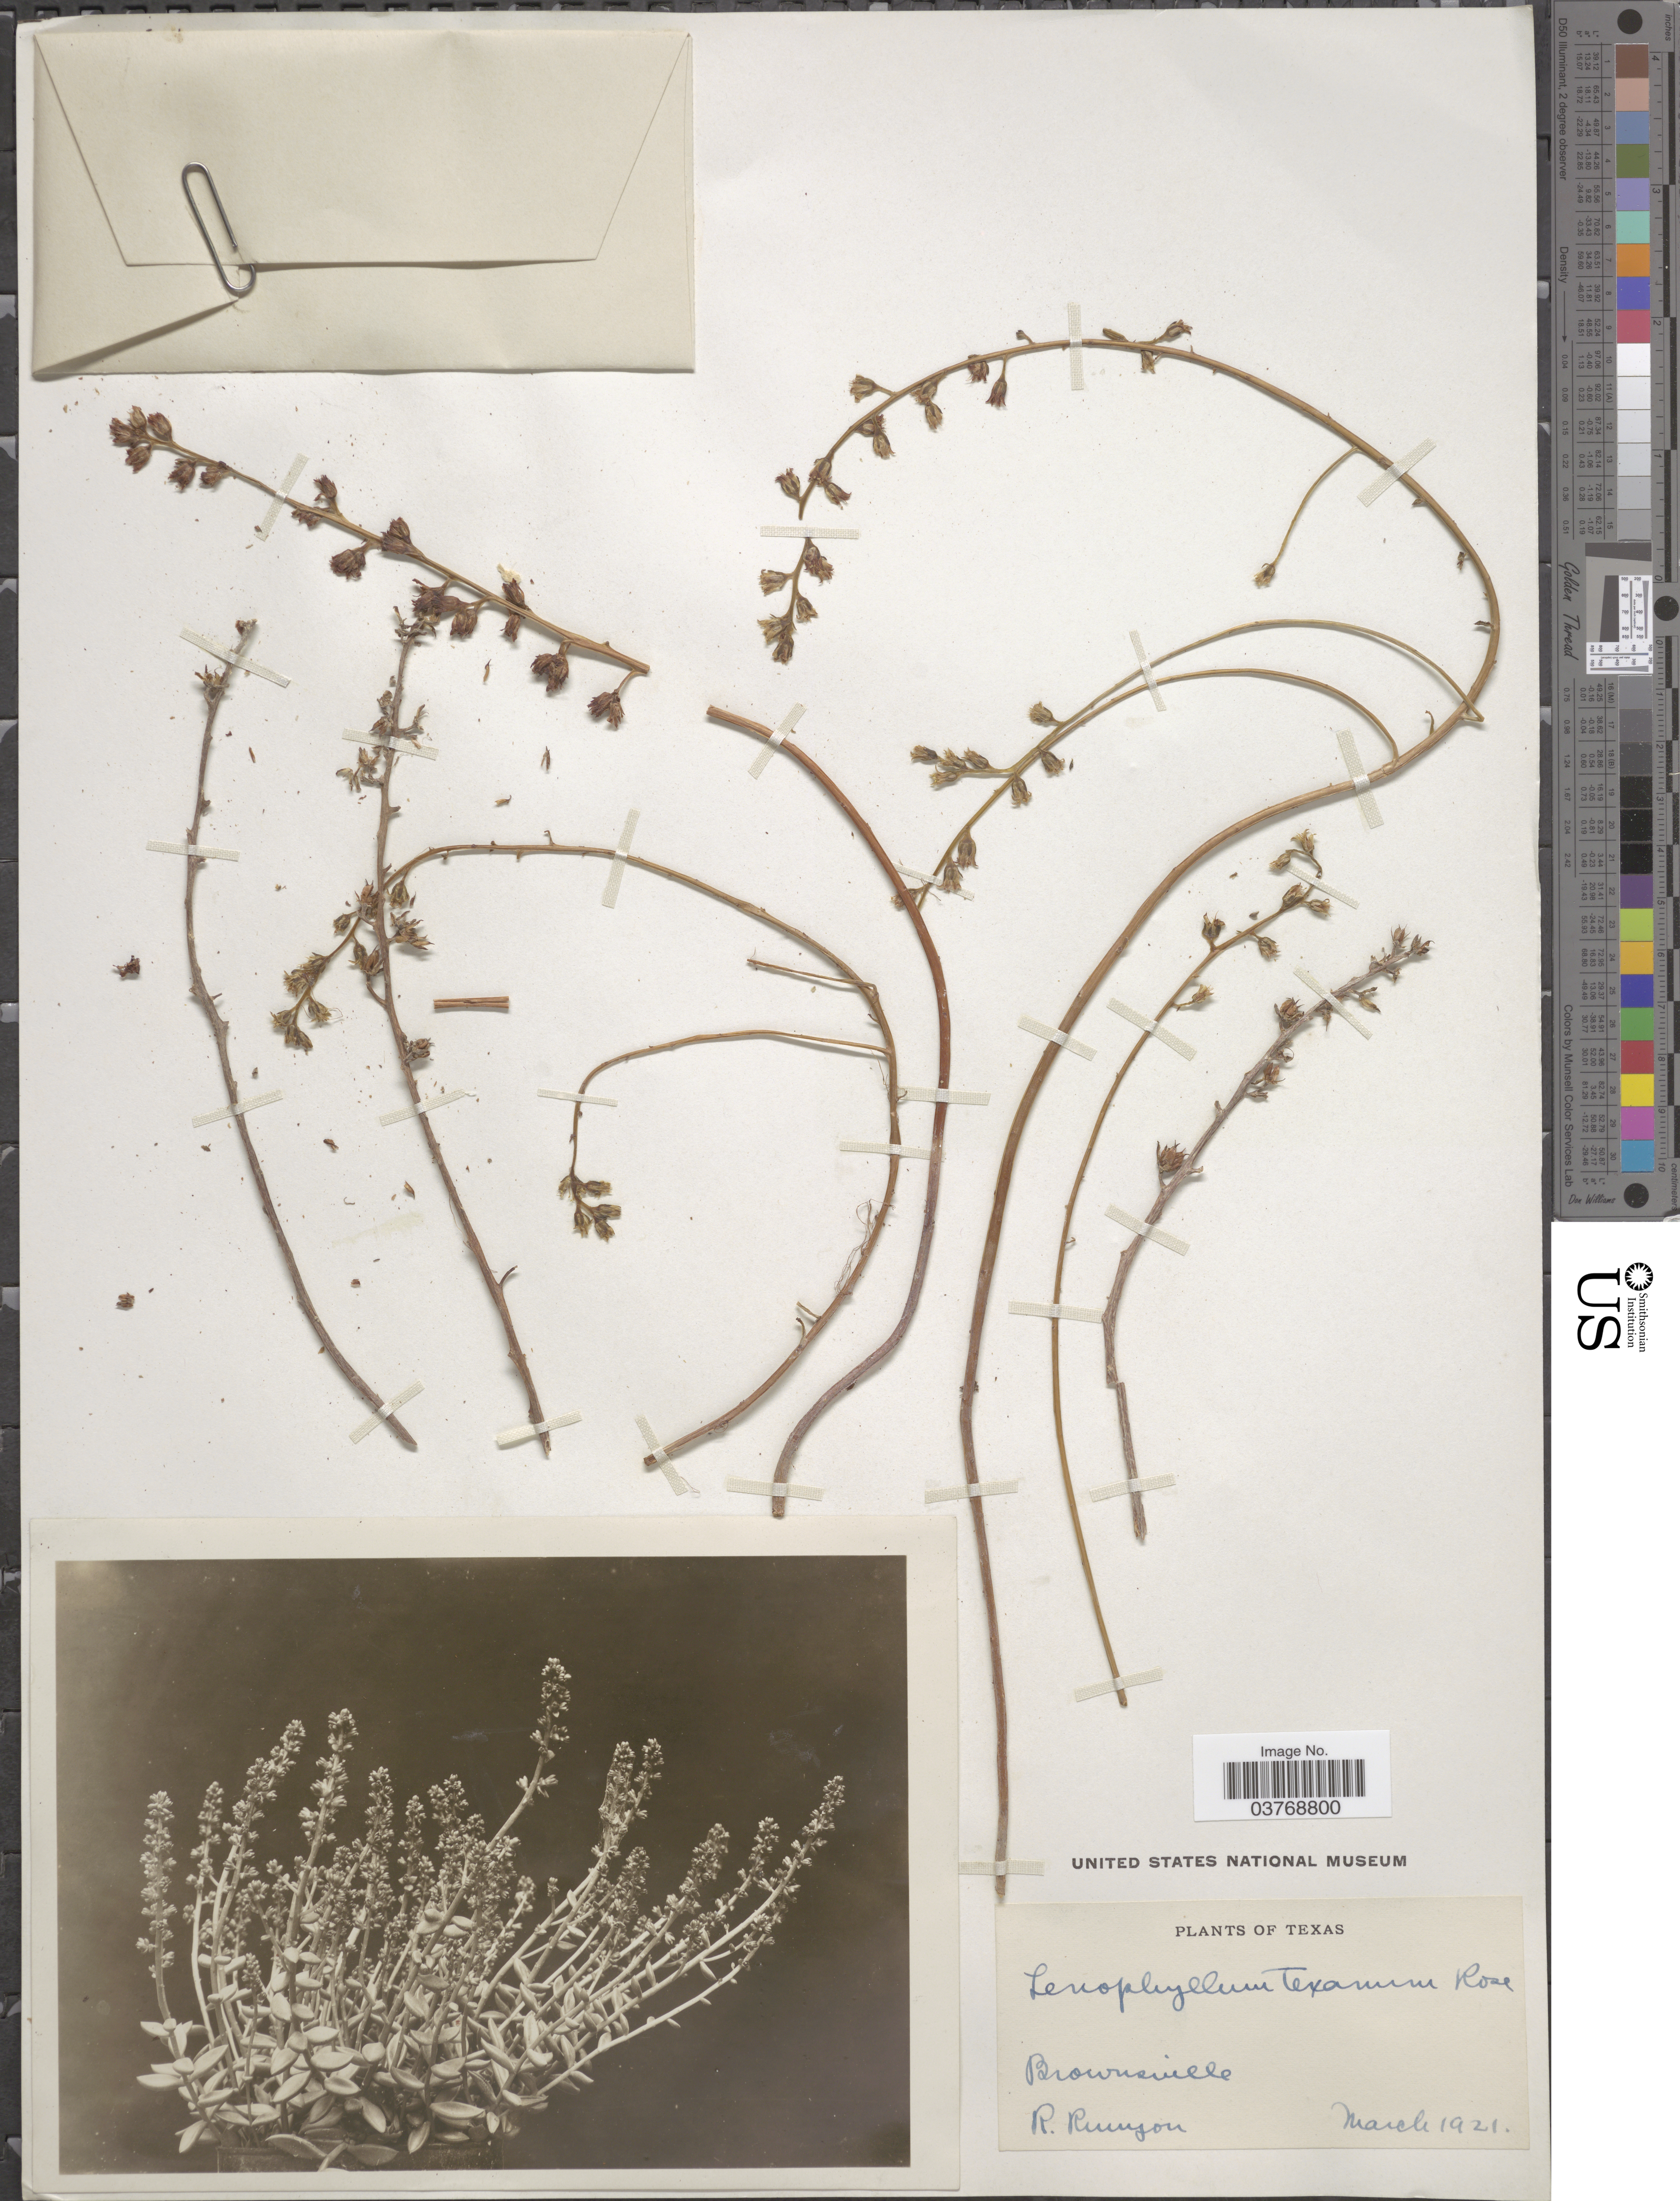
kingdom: Plantae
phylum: Tracheophyta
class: Magnoliopsida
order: Saxifragales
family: Crassulaceae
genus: Lenophyllum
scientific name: Lenophyllum texanum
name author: (J.G. Sm.) Rose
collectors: R. Runyon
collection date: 1921-03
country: United States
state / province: Texas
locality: Brownsville.